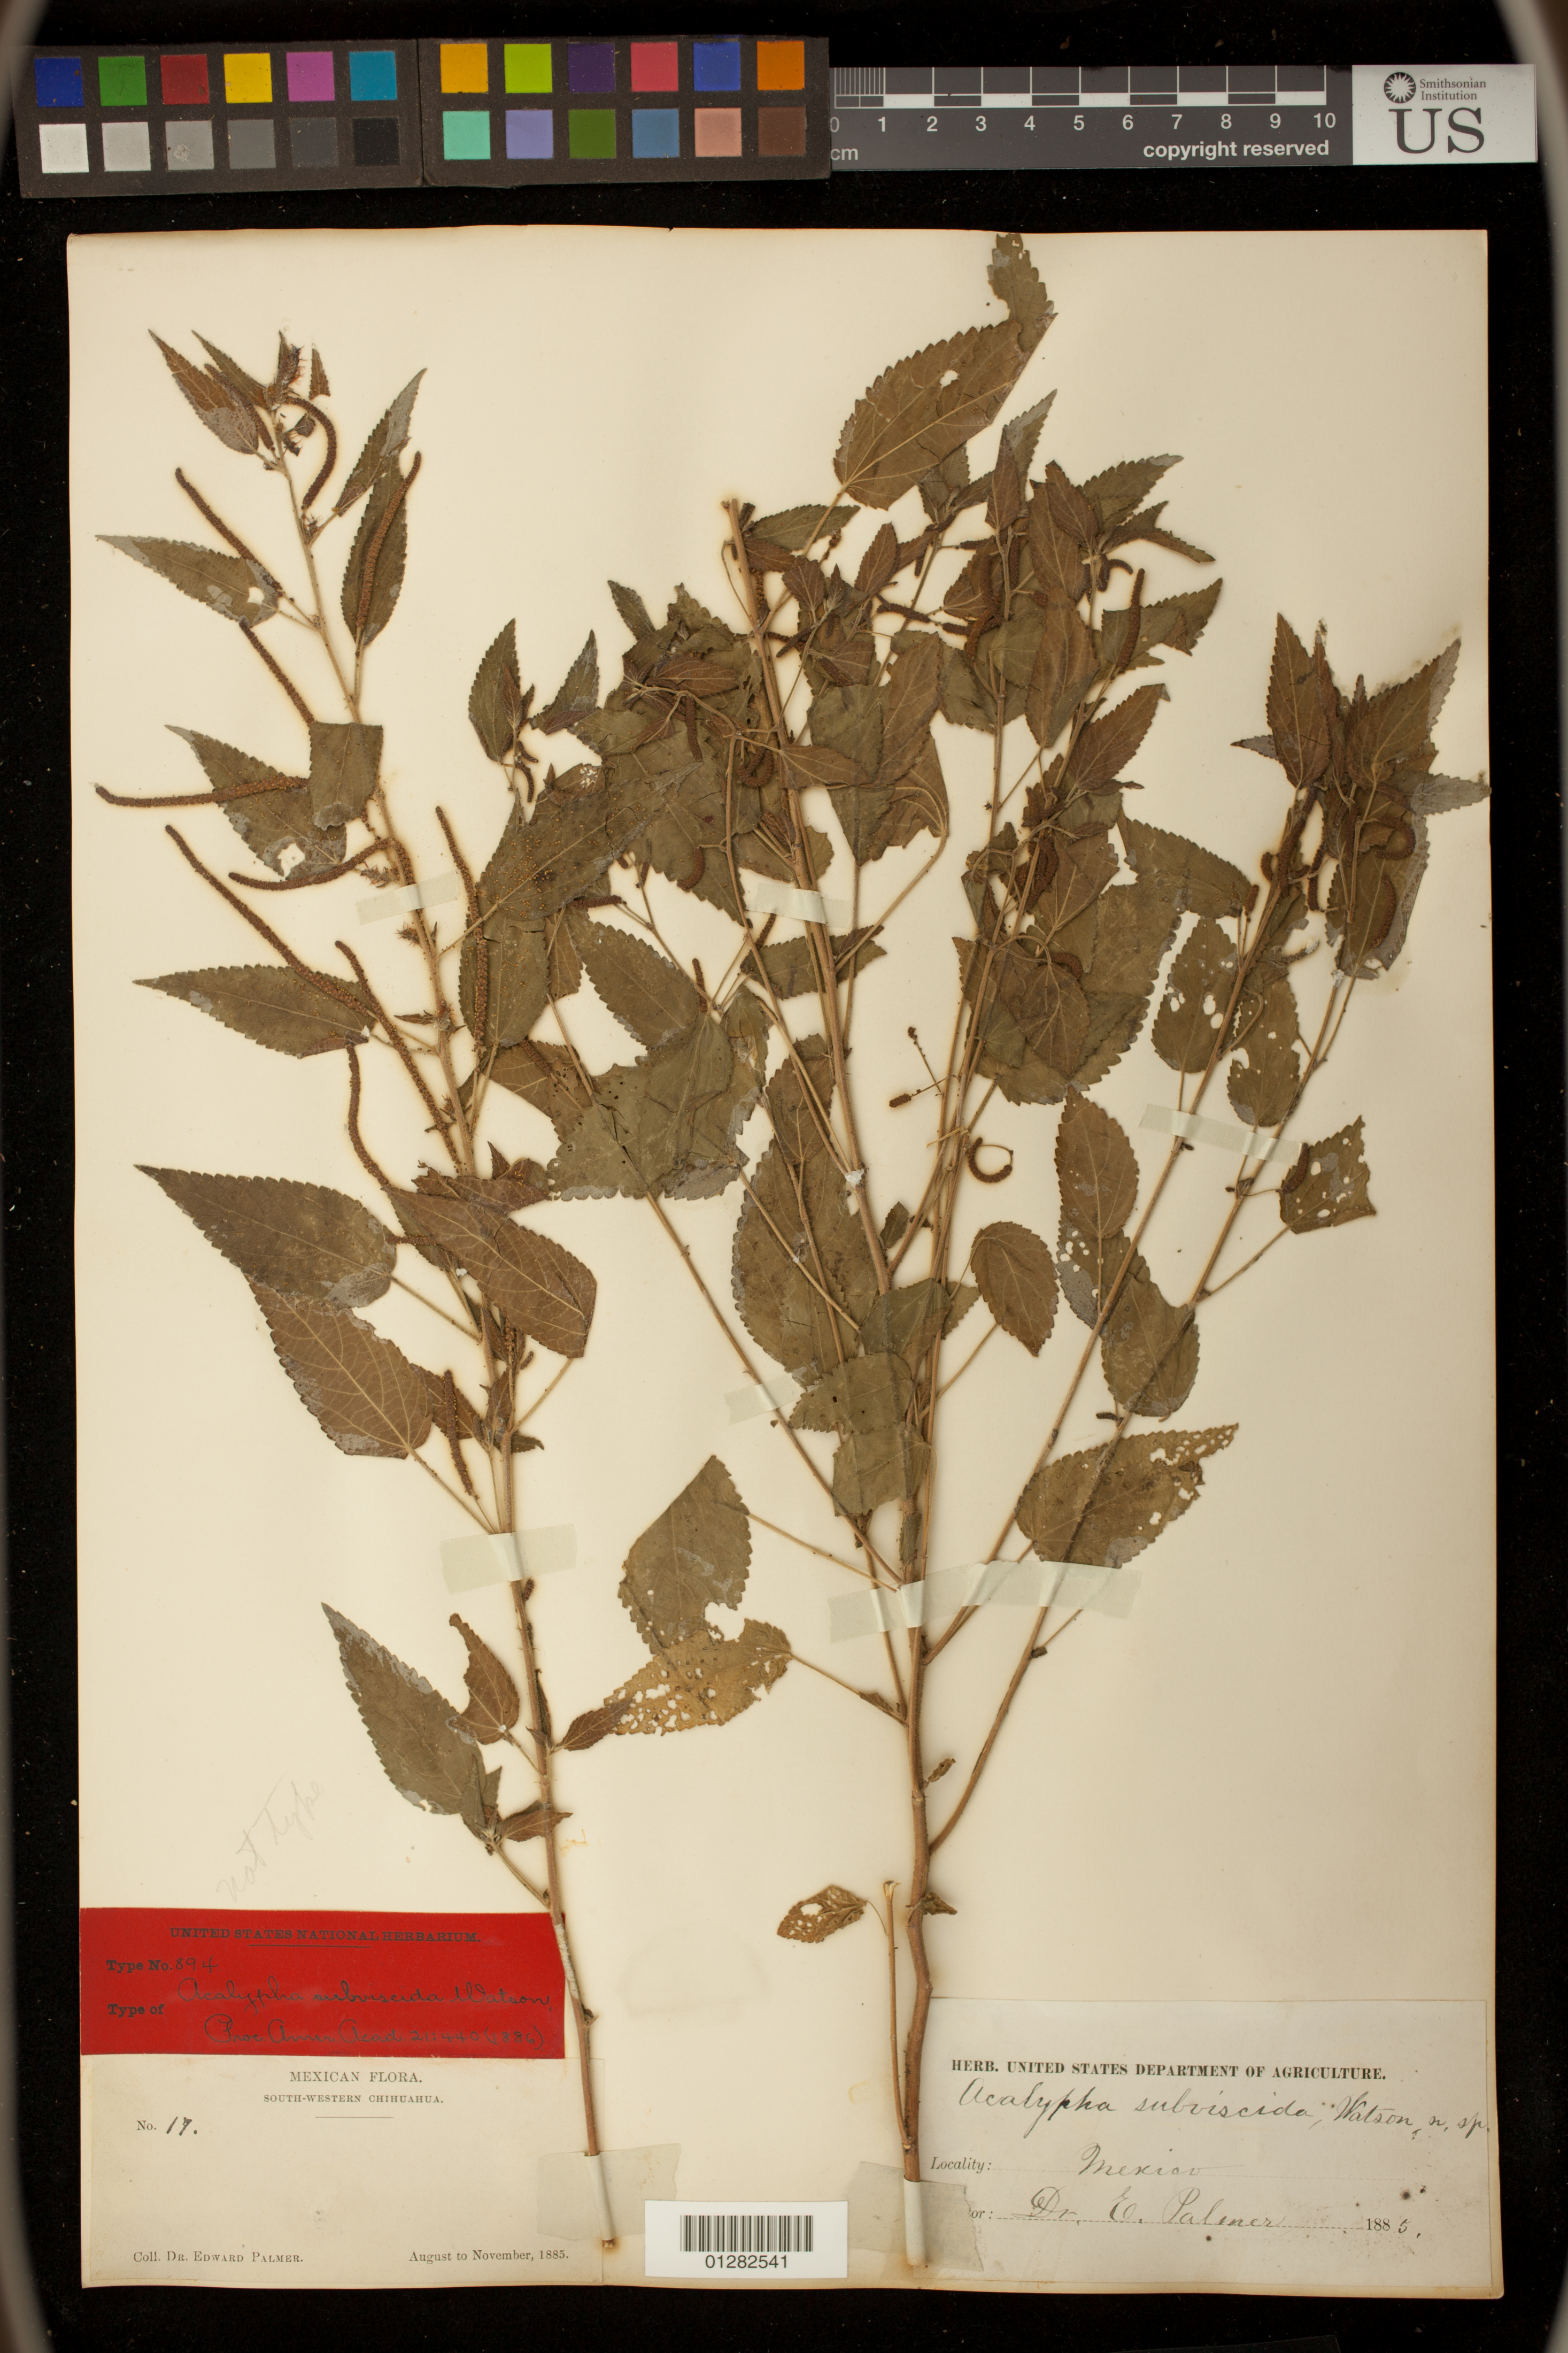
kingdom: Plantae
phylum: Tracheophyta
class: Magnoliopsida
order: Malpighiales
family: Euphorbiaceae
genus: Acalypha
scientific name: Acalypha subviscida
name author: S. Watson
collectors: D. E. Breedlove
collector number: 17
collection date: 1885-08/1885-11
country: Mexico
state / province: Chihuahua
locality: South-western Chihuahua